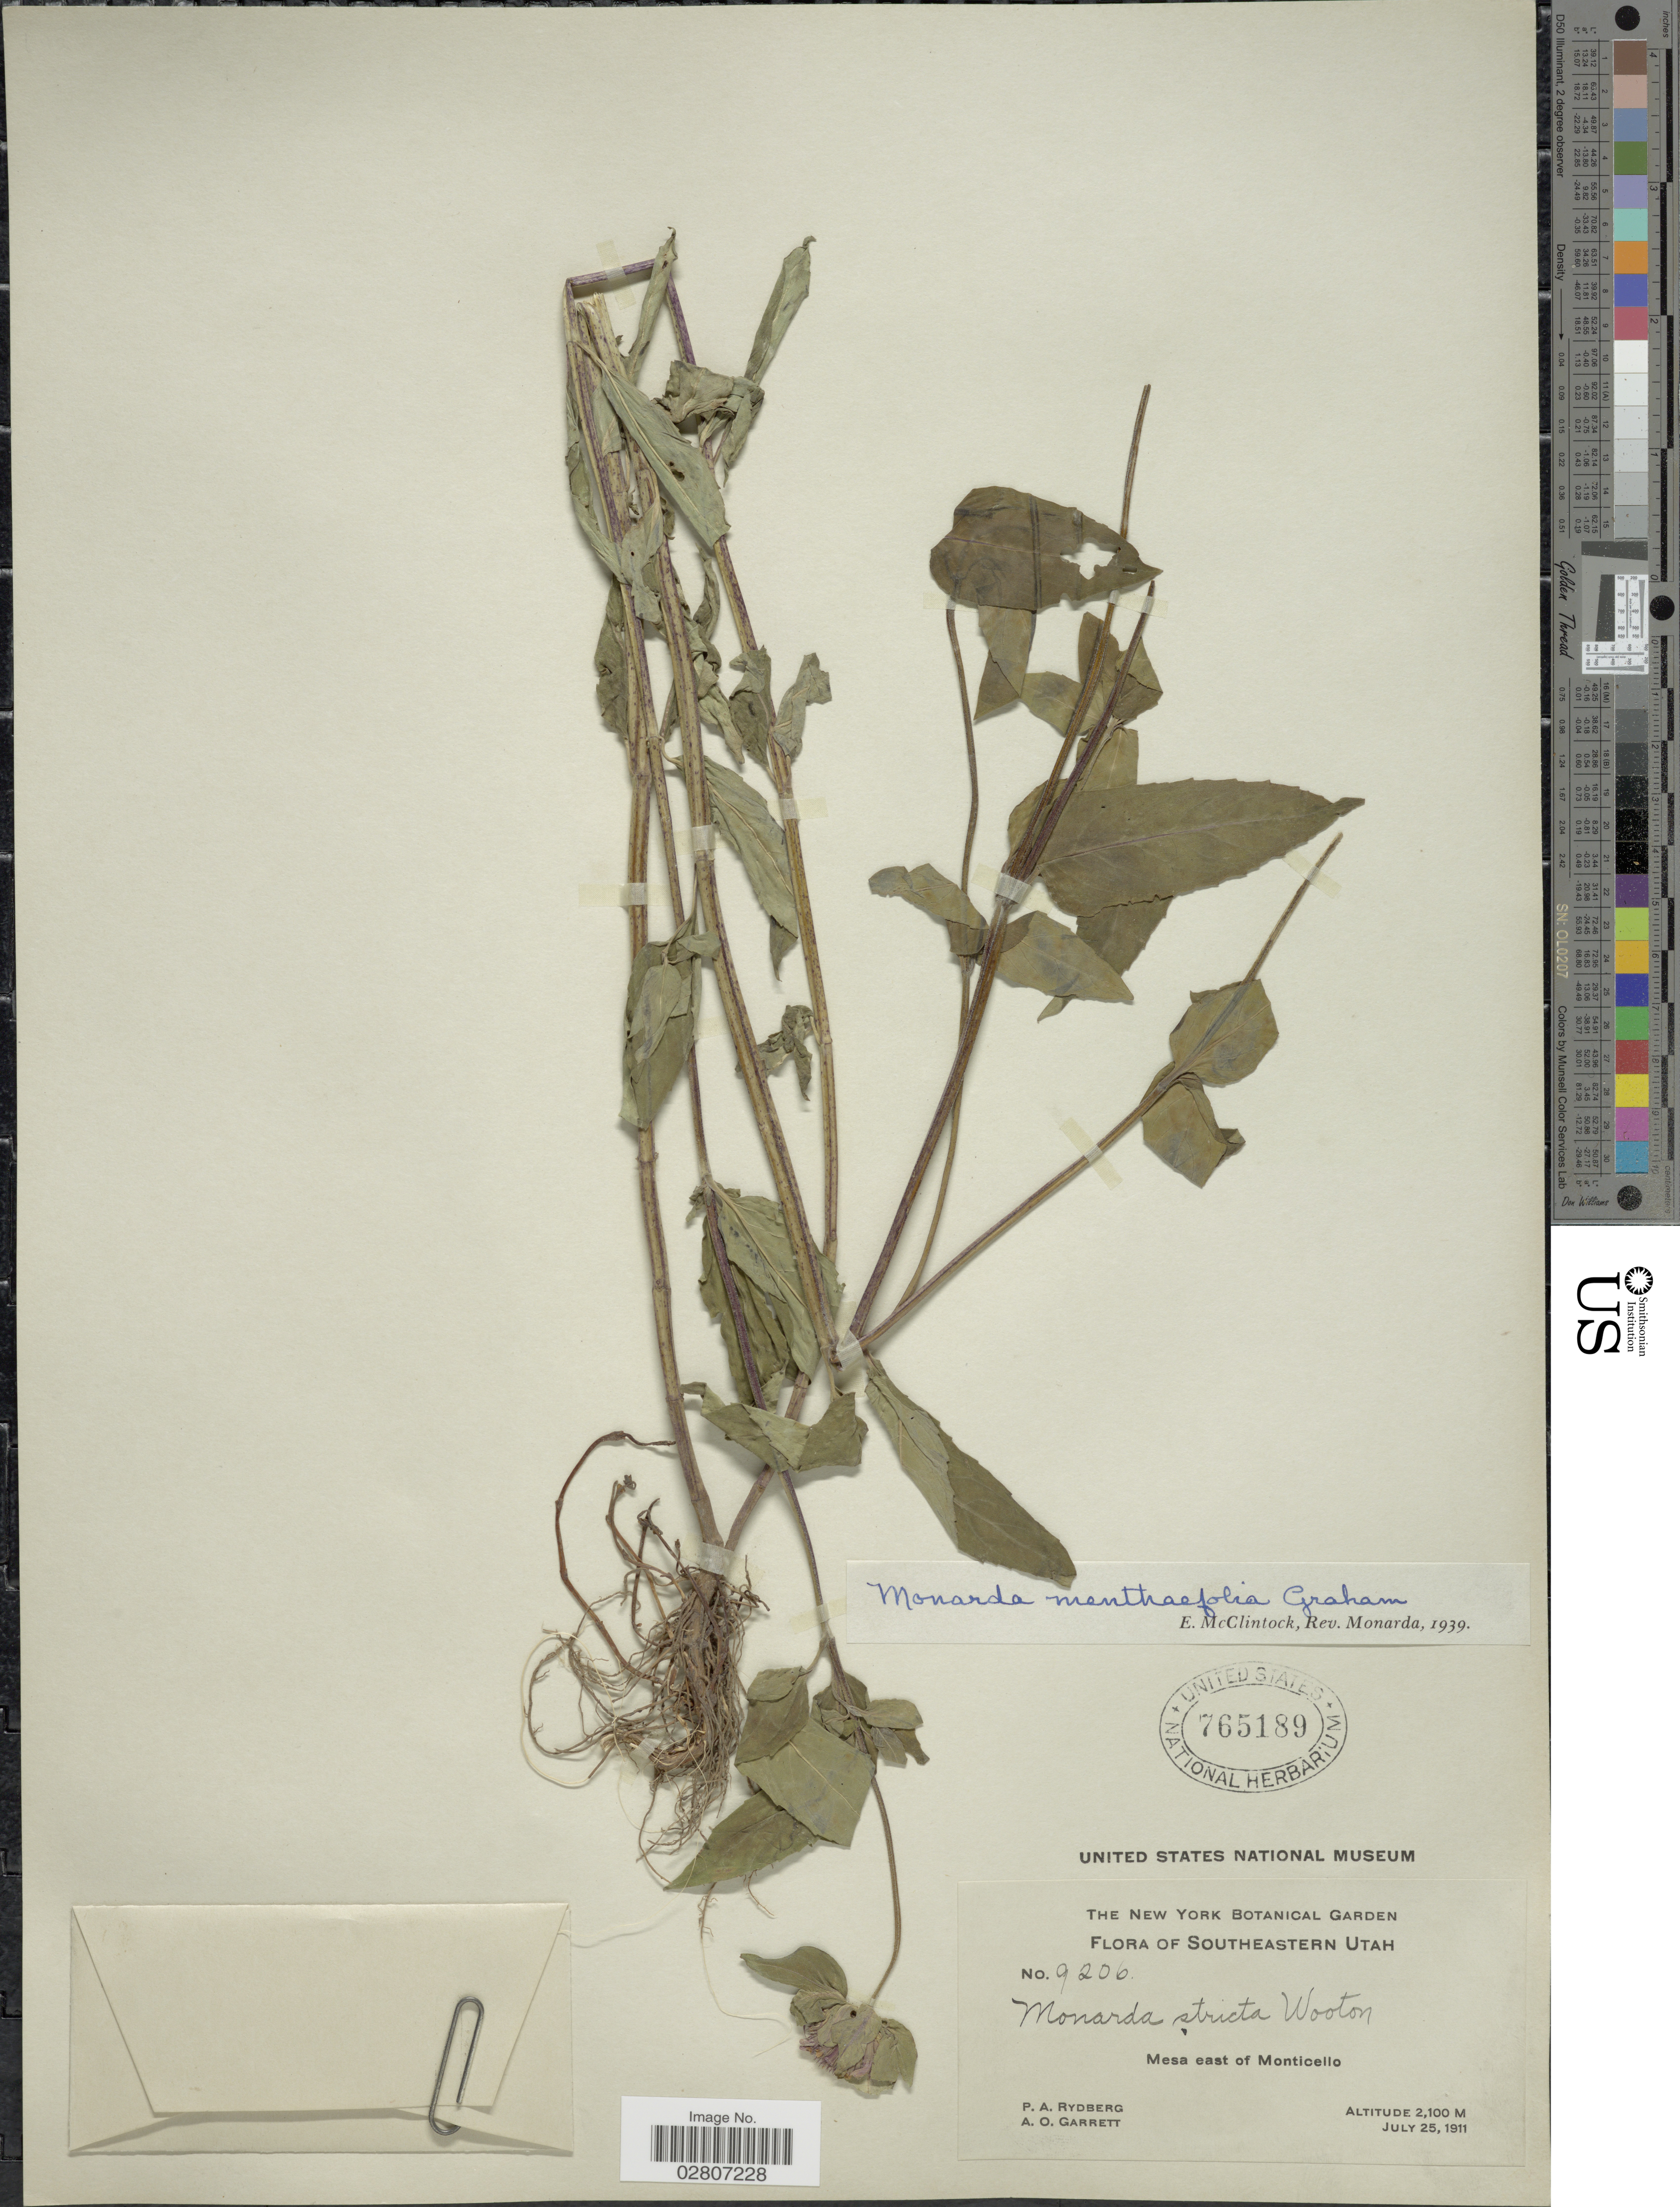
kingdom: Plantae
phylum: Tracheophyta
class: Magnoliopsida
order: Lamiales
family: Lamiaceae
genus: Monarda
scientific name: Monarda fistulosa var. menthifolia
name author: (Graham) Fernald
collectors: P. A. Rydberg & A. O. Garrett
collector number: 9206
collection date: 1911-07-25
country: United States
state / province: Utah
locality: Southeastern Utah. Mesa east of Monticello.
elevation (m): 2100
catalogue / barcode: US 765189